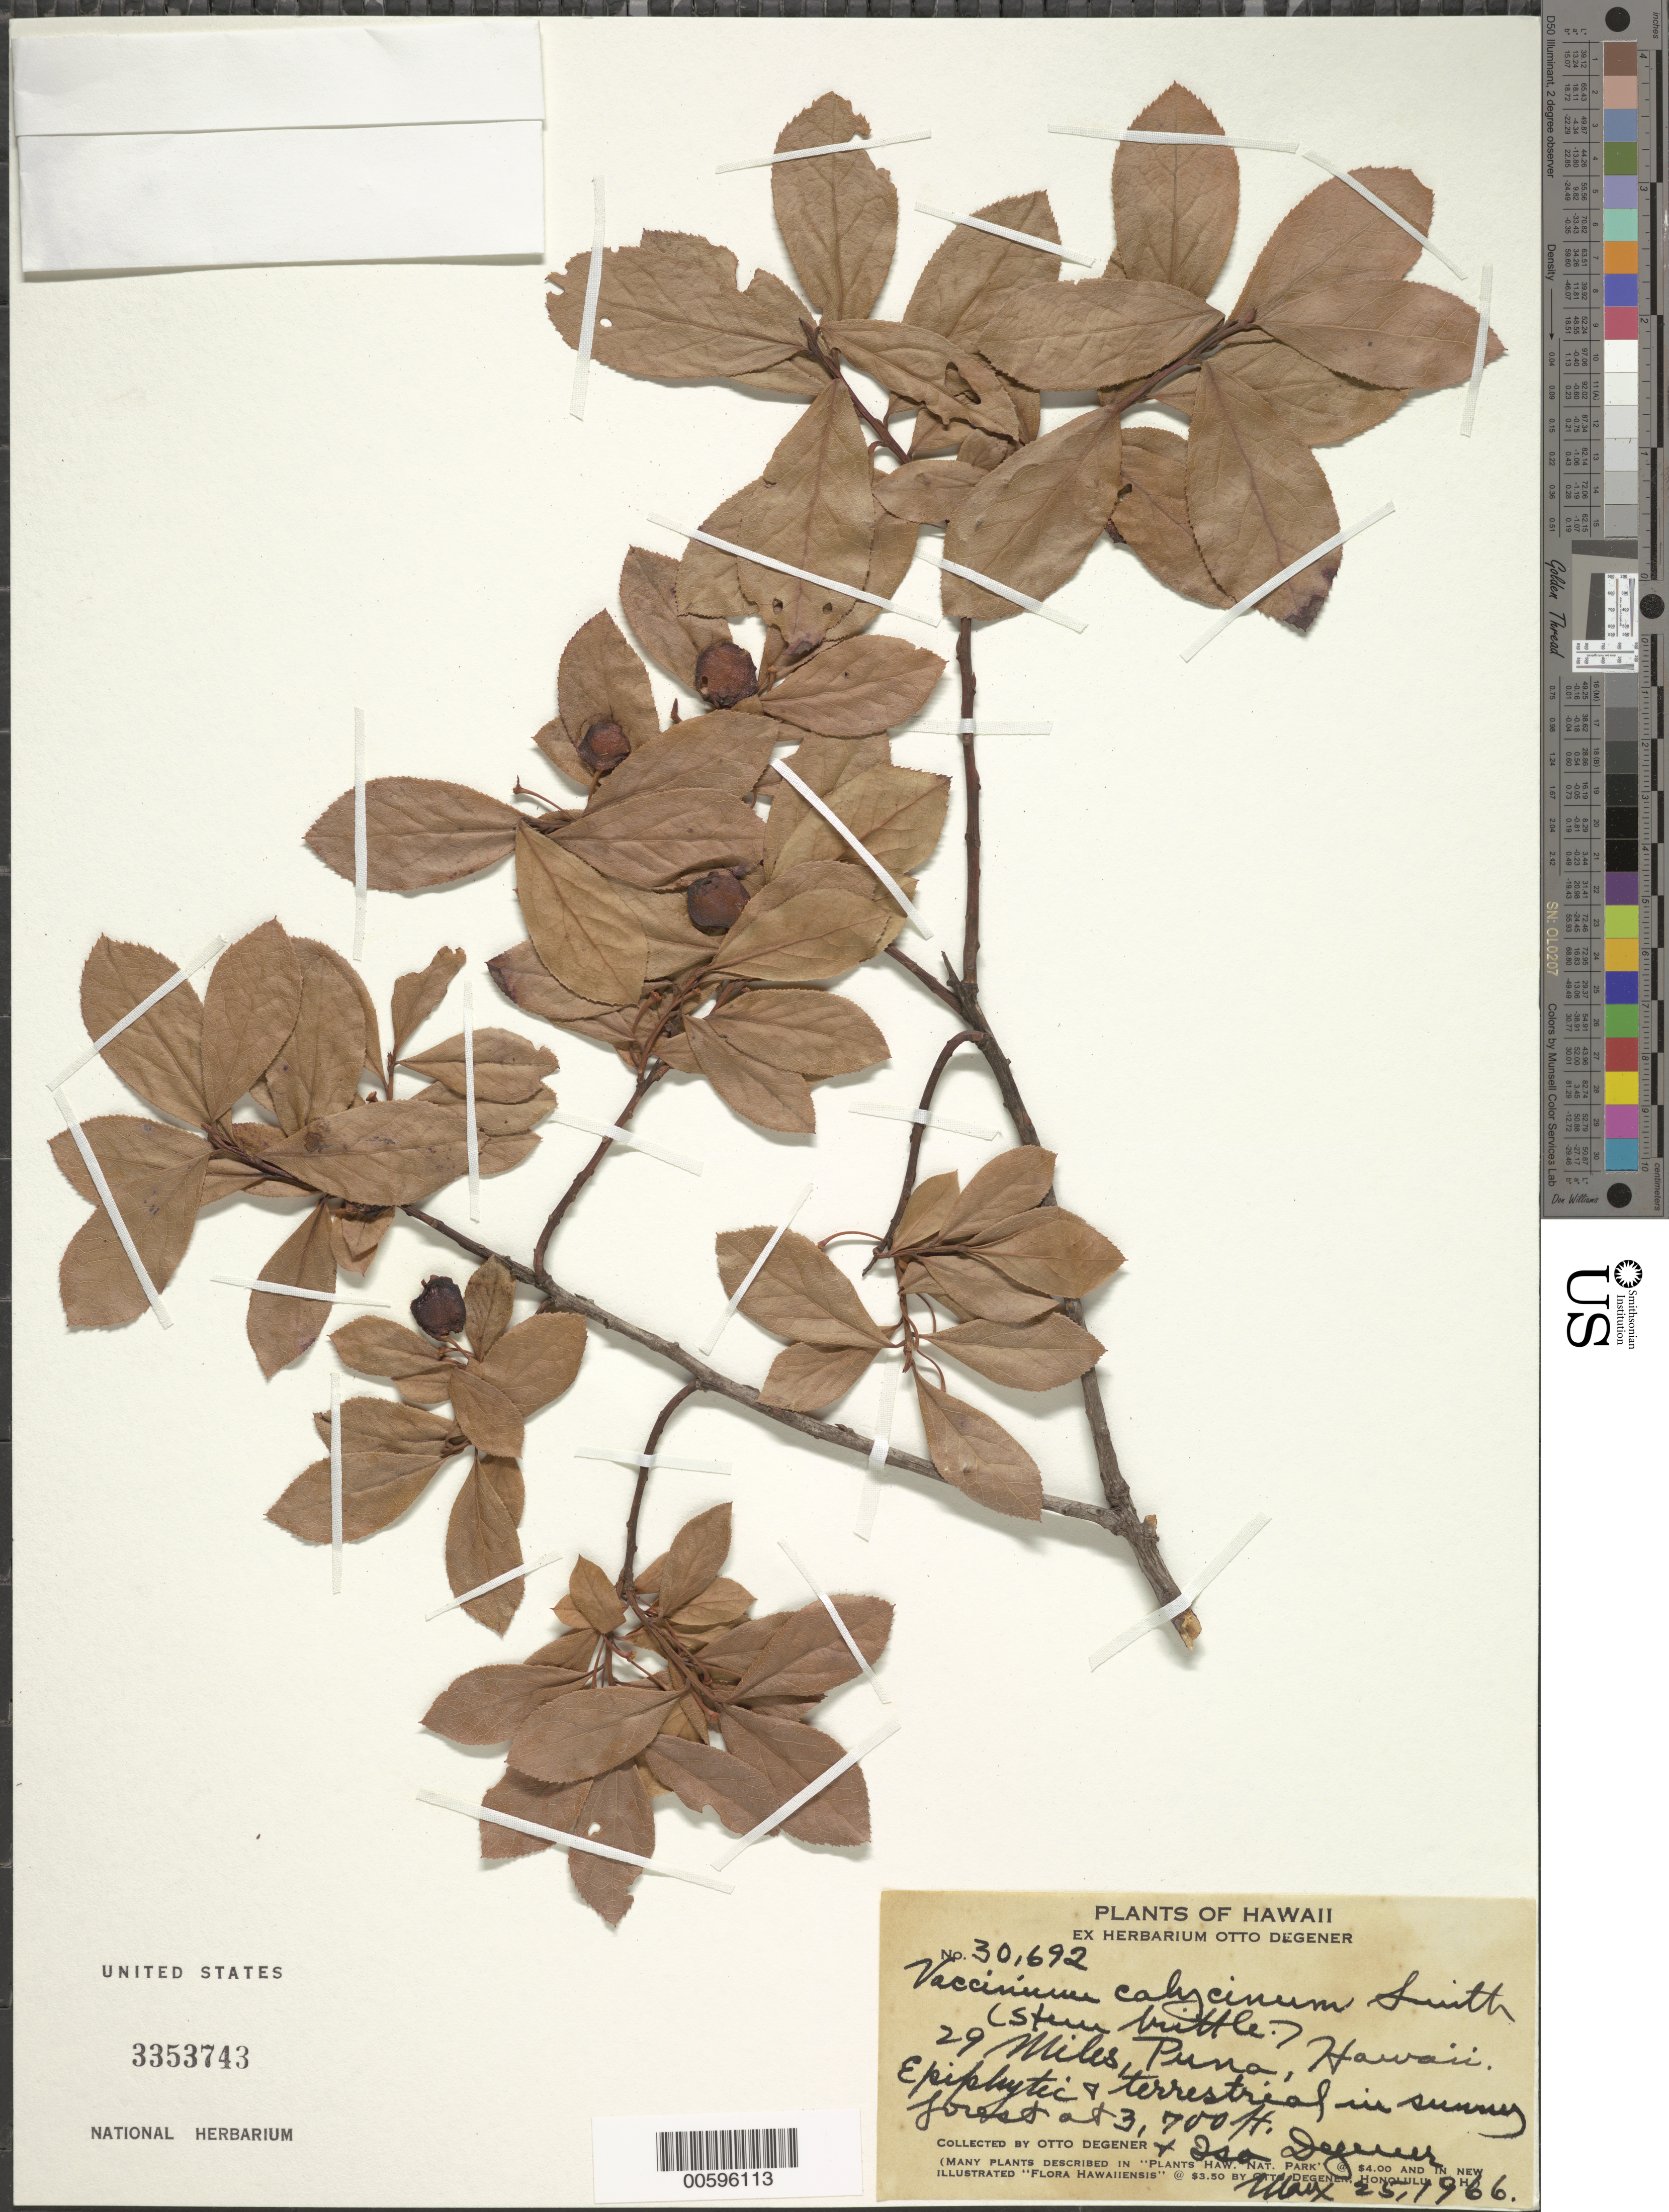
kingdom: Plantae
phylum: Tracheophyta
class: Magnoliopsida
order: Ericales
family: Ericaceae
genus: Vaccinium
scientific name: Vaccinium calycinum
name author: Sm.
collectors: O. Degener & I. Degener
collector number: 30692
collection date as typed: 25 May 1966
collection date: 1966-05-25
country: United States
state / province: Hawaii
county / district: Hawaii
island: Hawaii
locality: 29 Miles, Puna.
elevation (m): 1128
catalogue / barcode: US 3353743